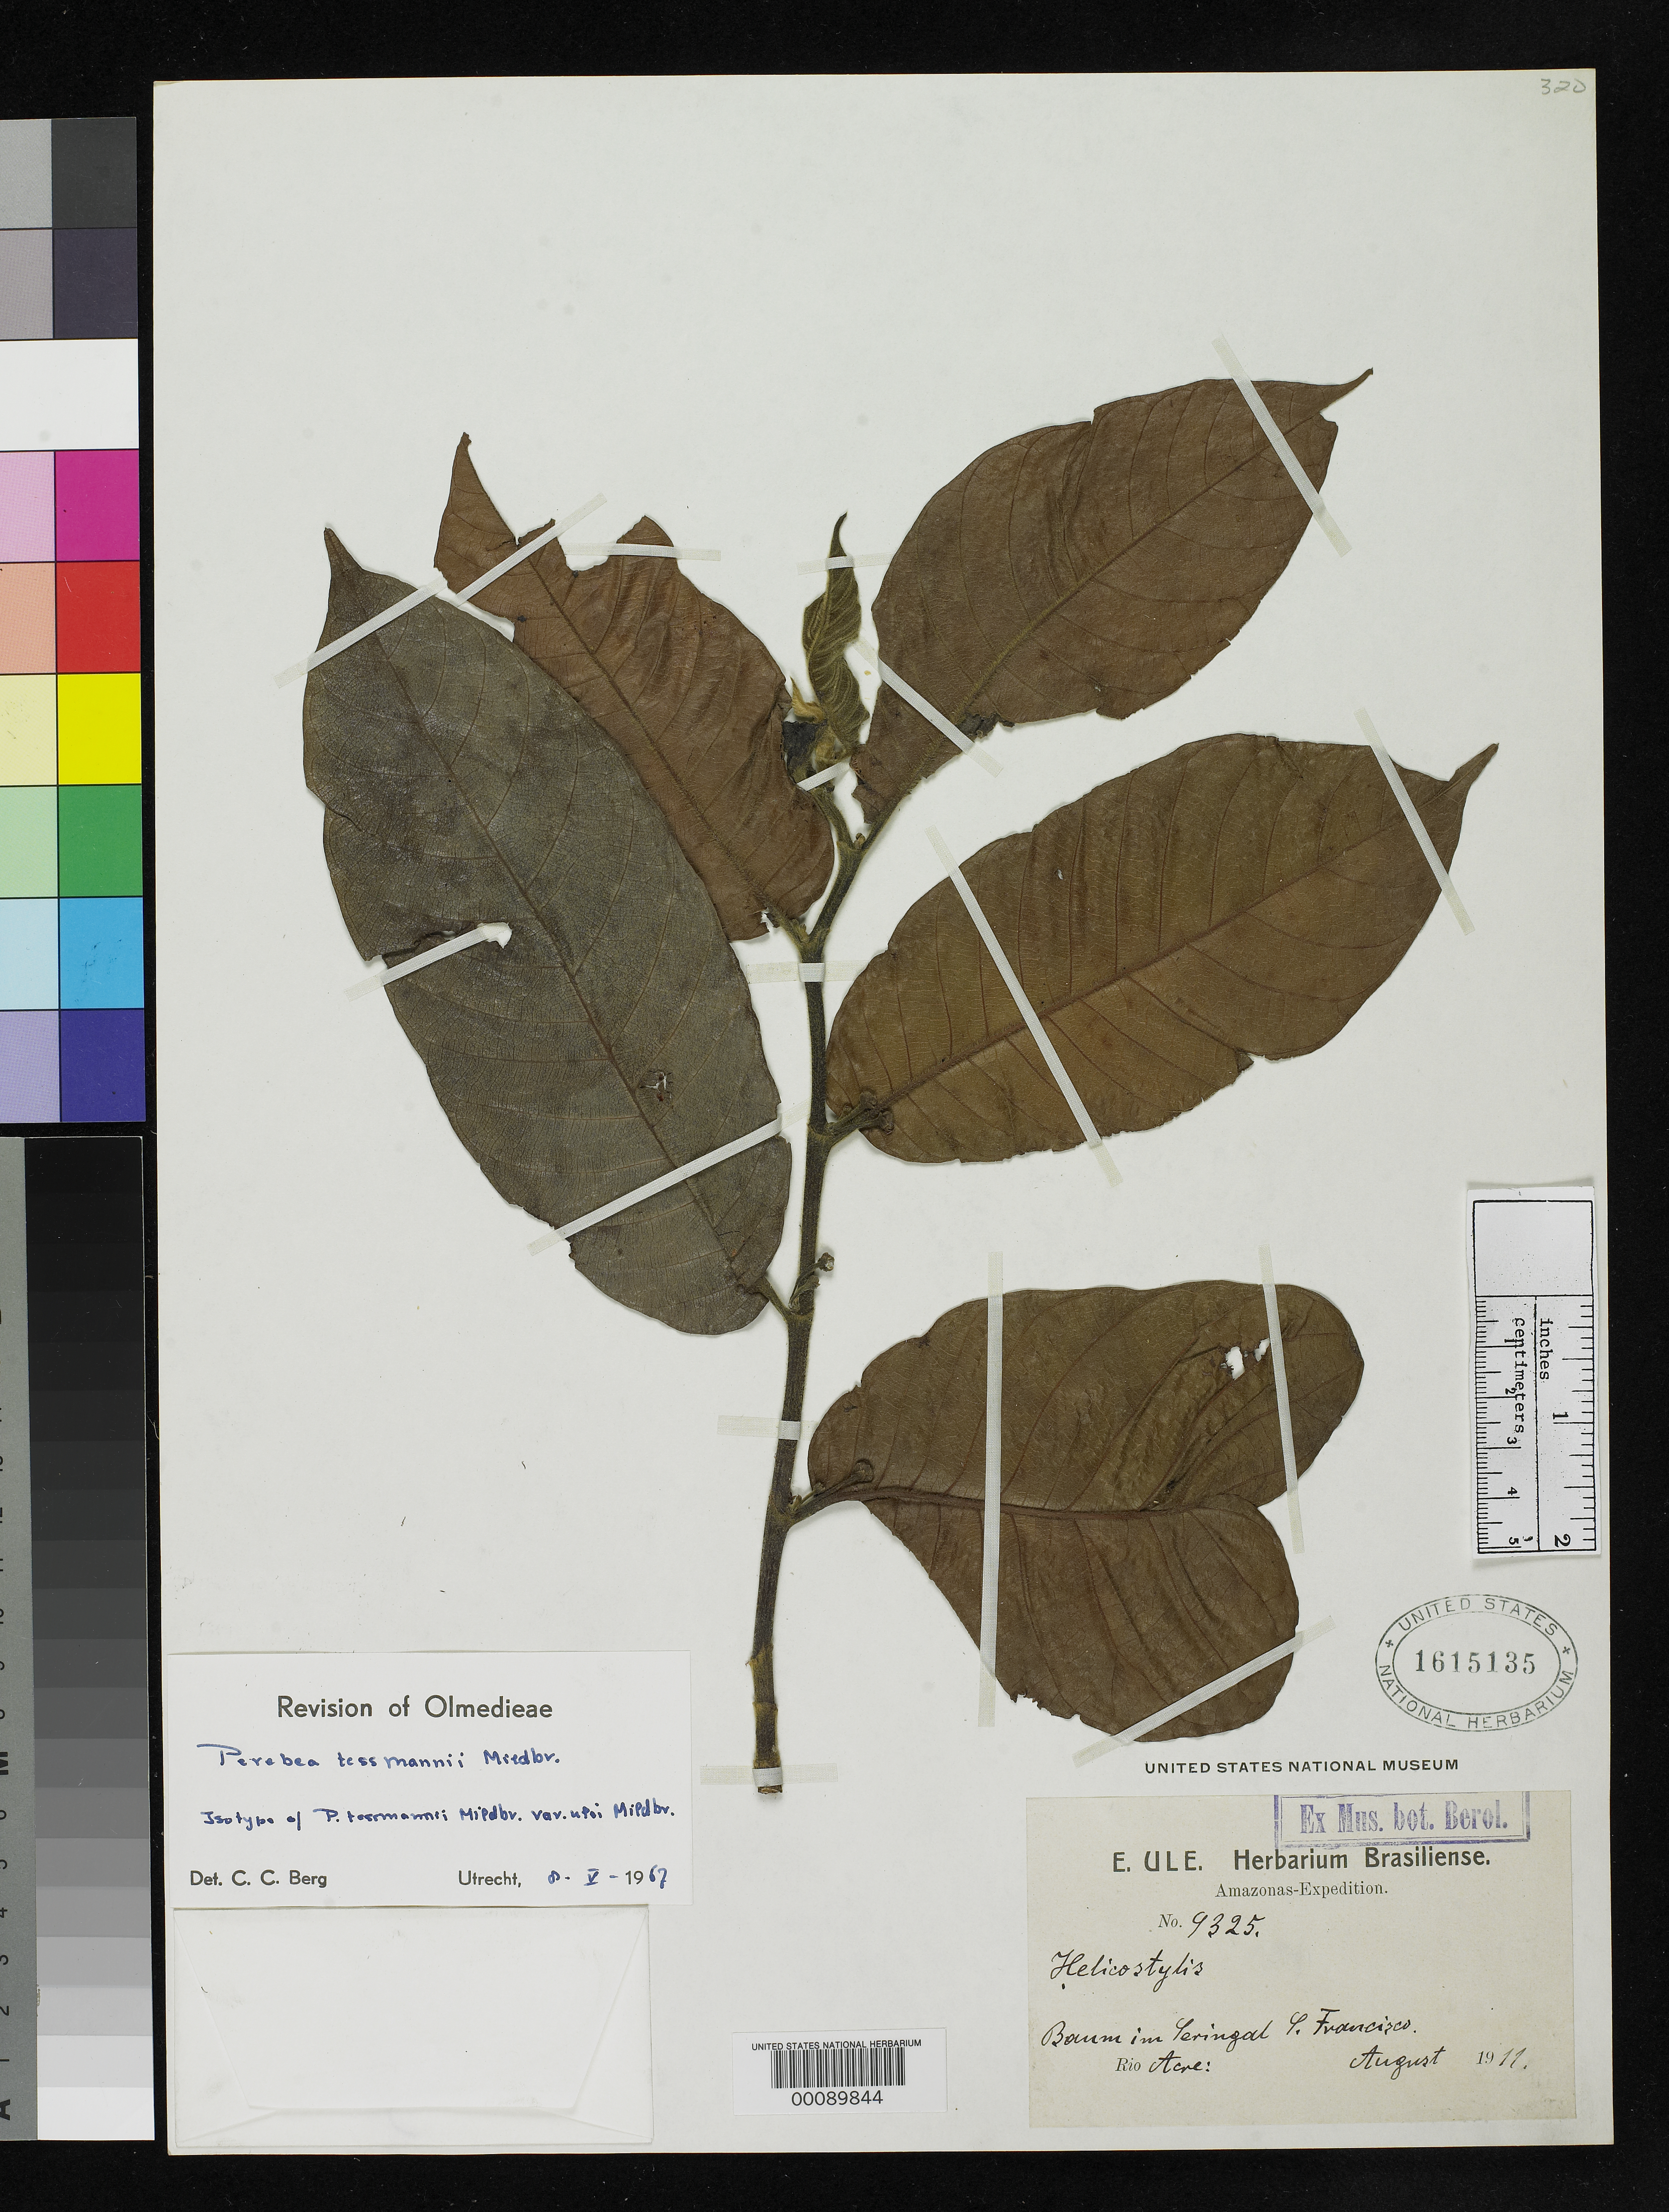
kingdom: Plantae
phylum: Tracheophyta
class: Magnoliopsida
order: Rosales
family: Moraceae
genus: Perebea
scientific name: Perebea tessmannii var. ulei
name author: Mildbr.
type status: Isotype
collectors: E. H. Ule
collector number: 9325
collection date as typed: Aug 1911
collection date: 1911-08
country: Brazil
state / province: Amazonas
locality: Seringal San Francisco, Rio Acre.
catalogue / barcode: US 1615135